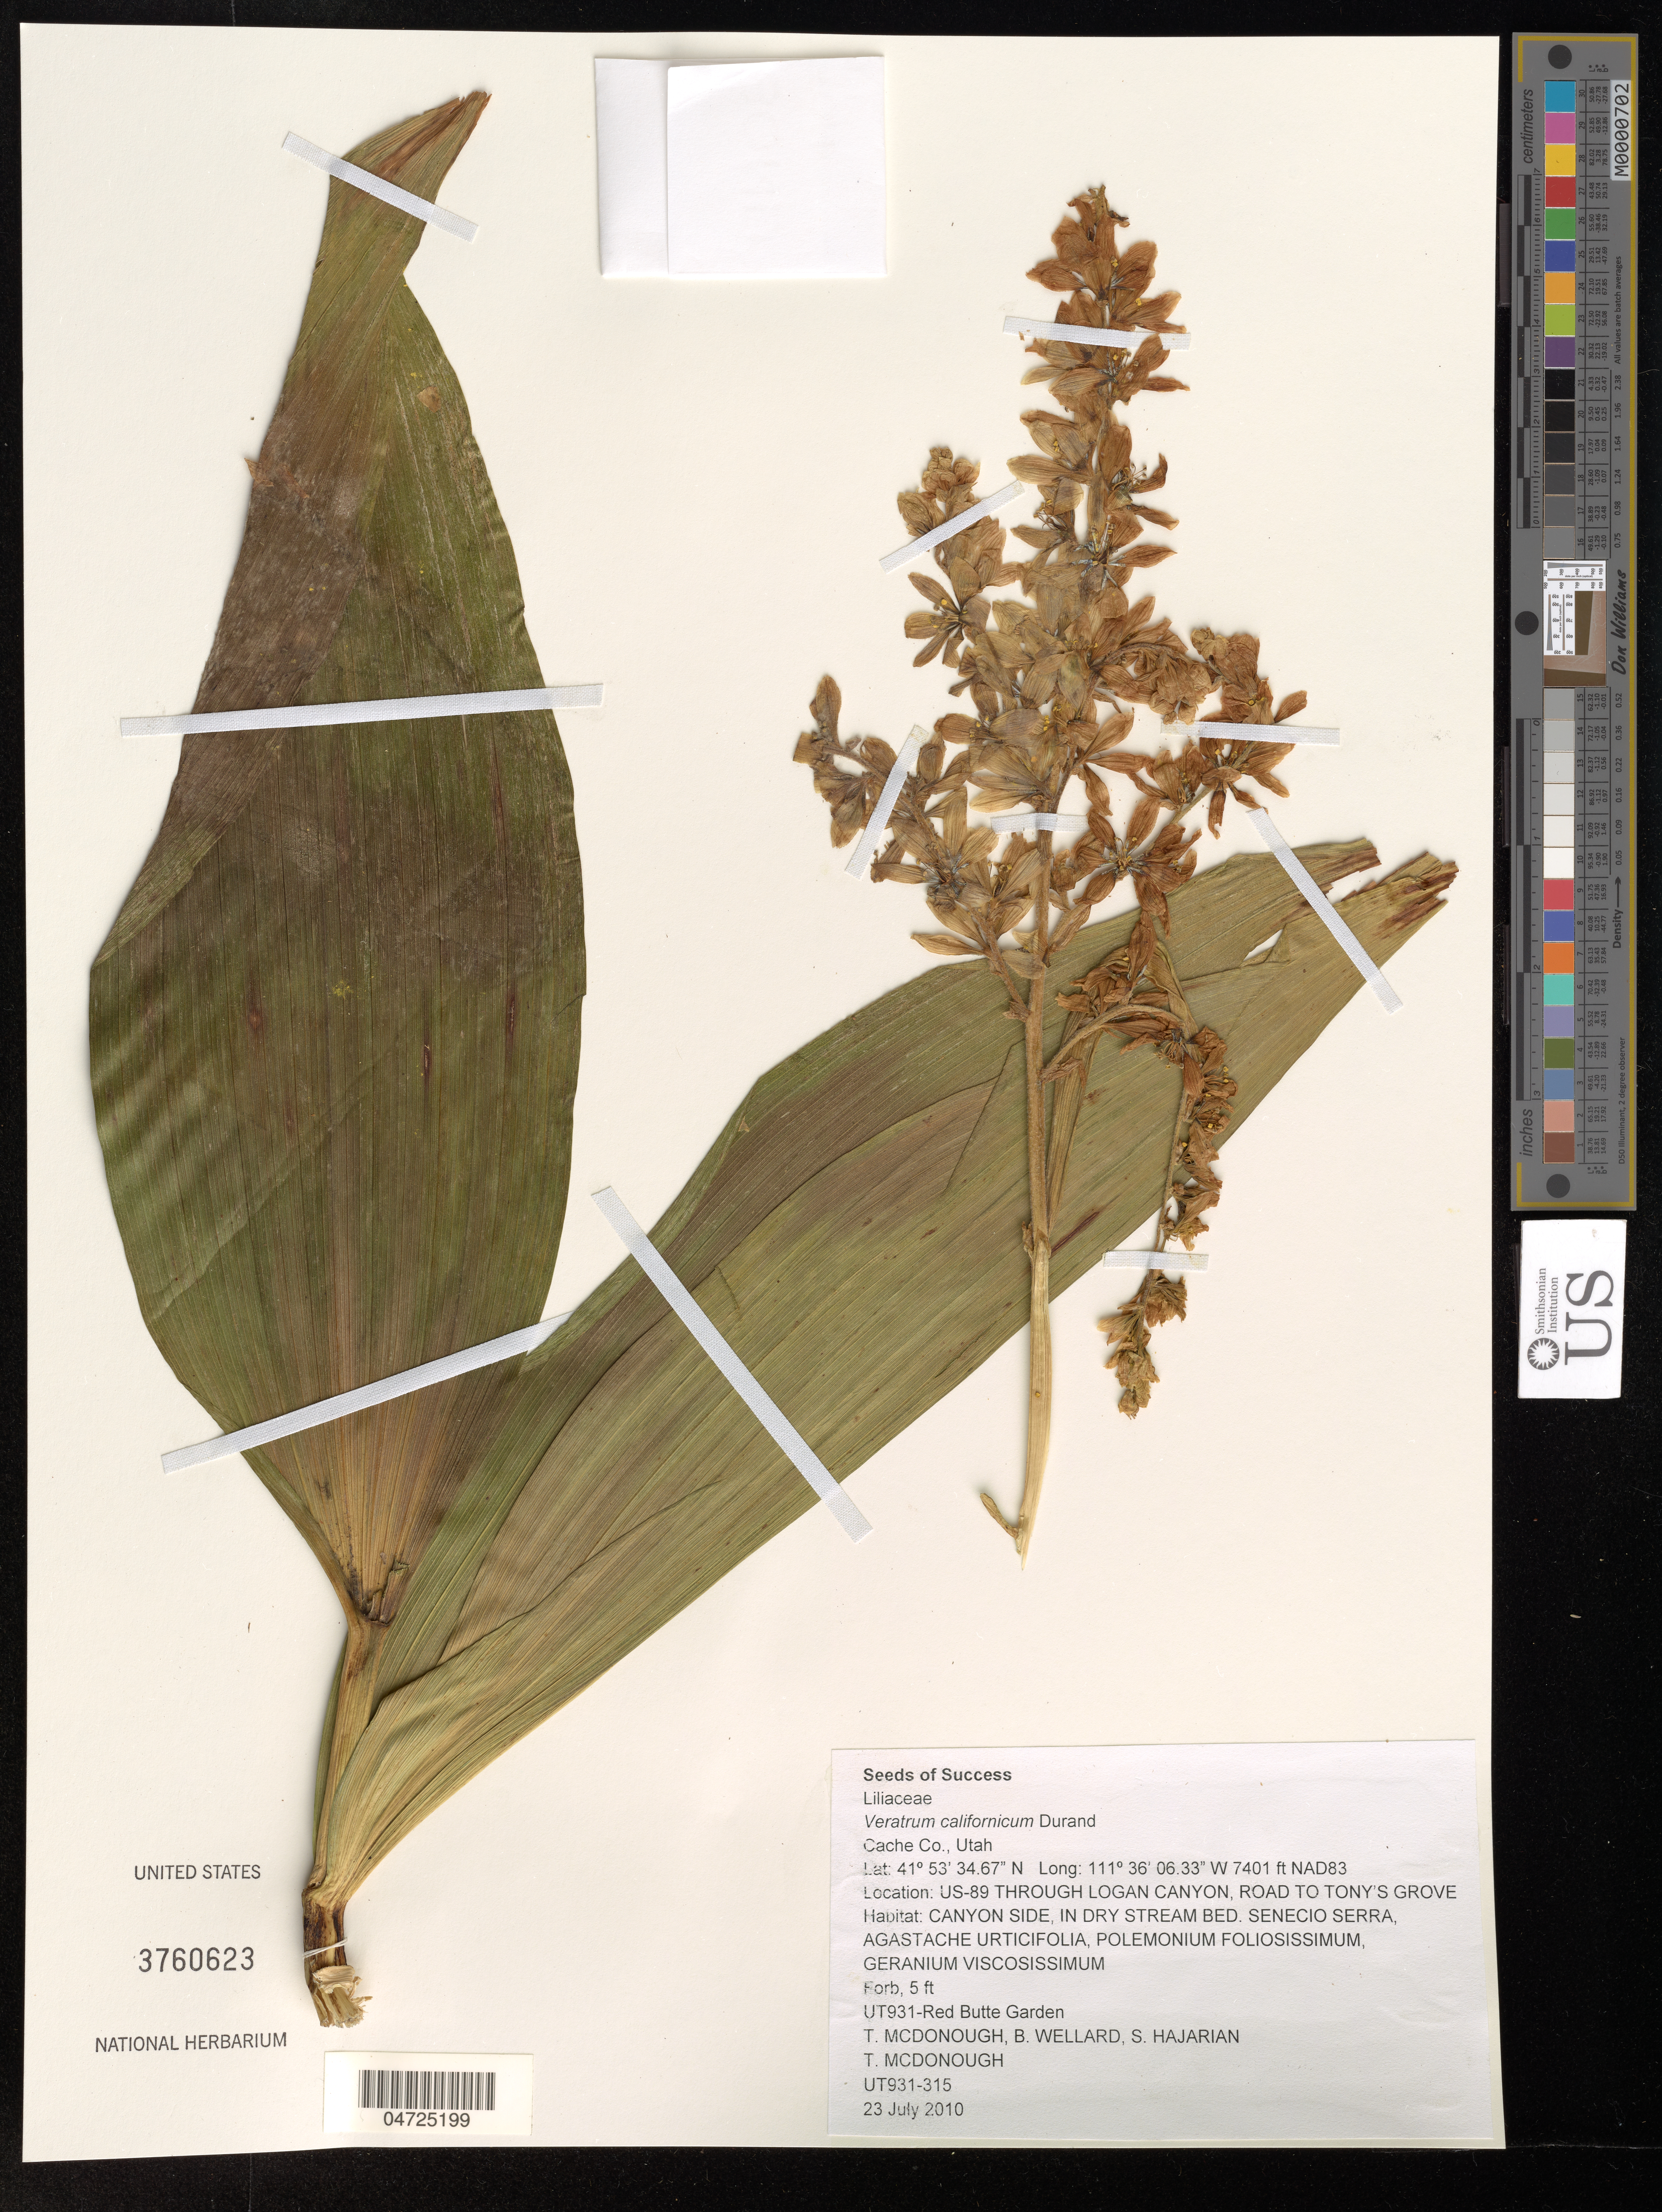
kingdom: Plantae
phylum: Tracheophyta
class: Liliopsida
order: Liliales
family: Melanthiaceae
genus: Veratrum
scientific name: Veratrum californicum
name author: Durand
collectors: T. McDonough, B. Wellard & S. Hajarian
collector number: UT931-315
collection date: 2010-07-23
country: United States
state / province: Utah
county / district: Cache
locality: Cache Co. US-89 through Logan Canyon, road to Tony's Grove. NAD83.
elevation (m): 2256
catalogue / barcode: US 3760623